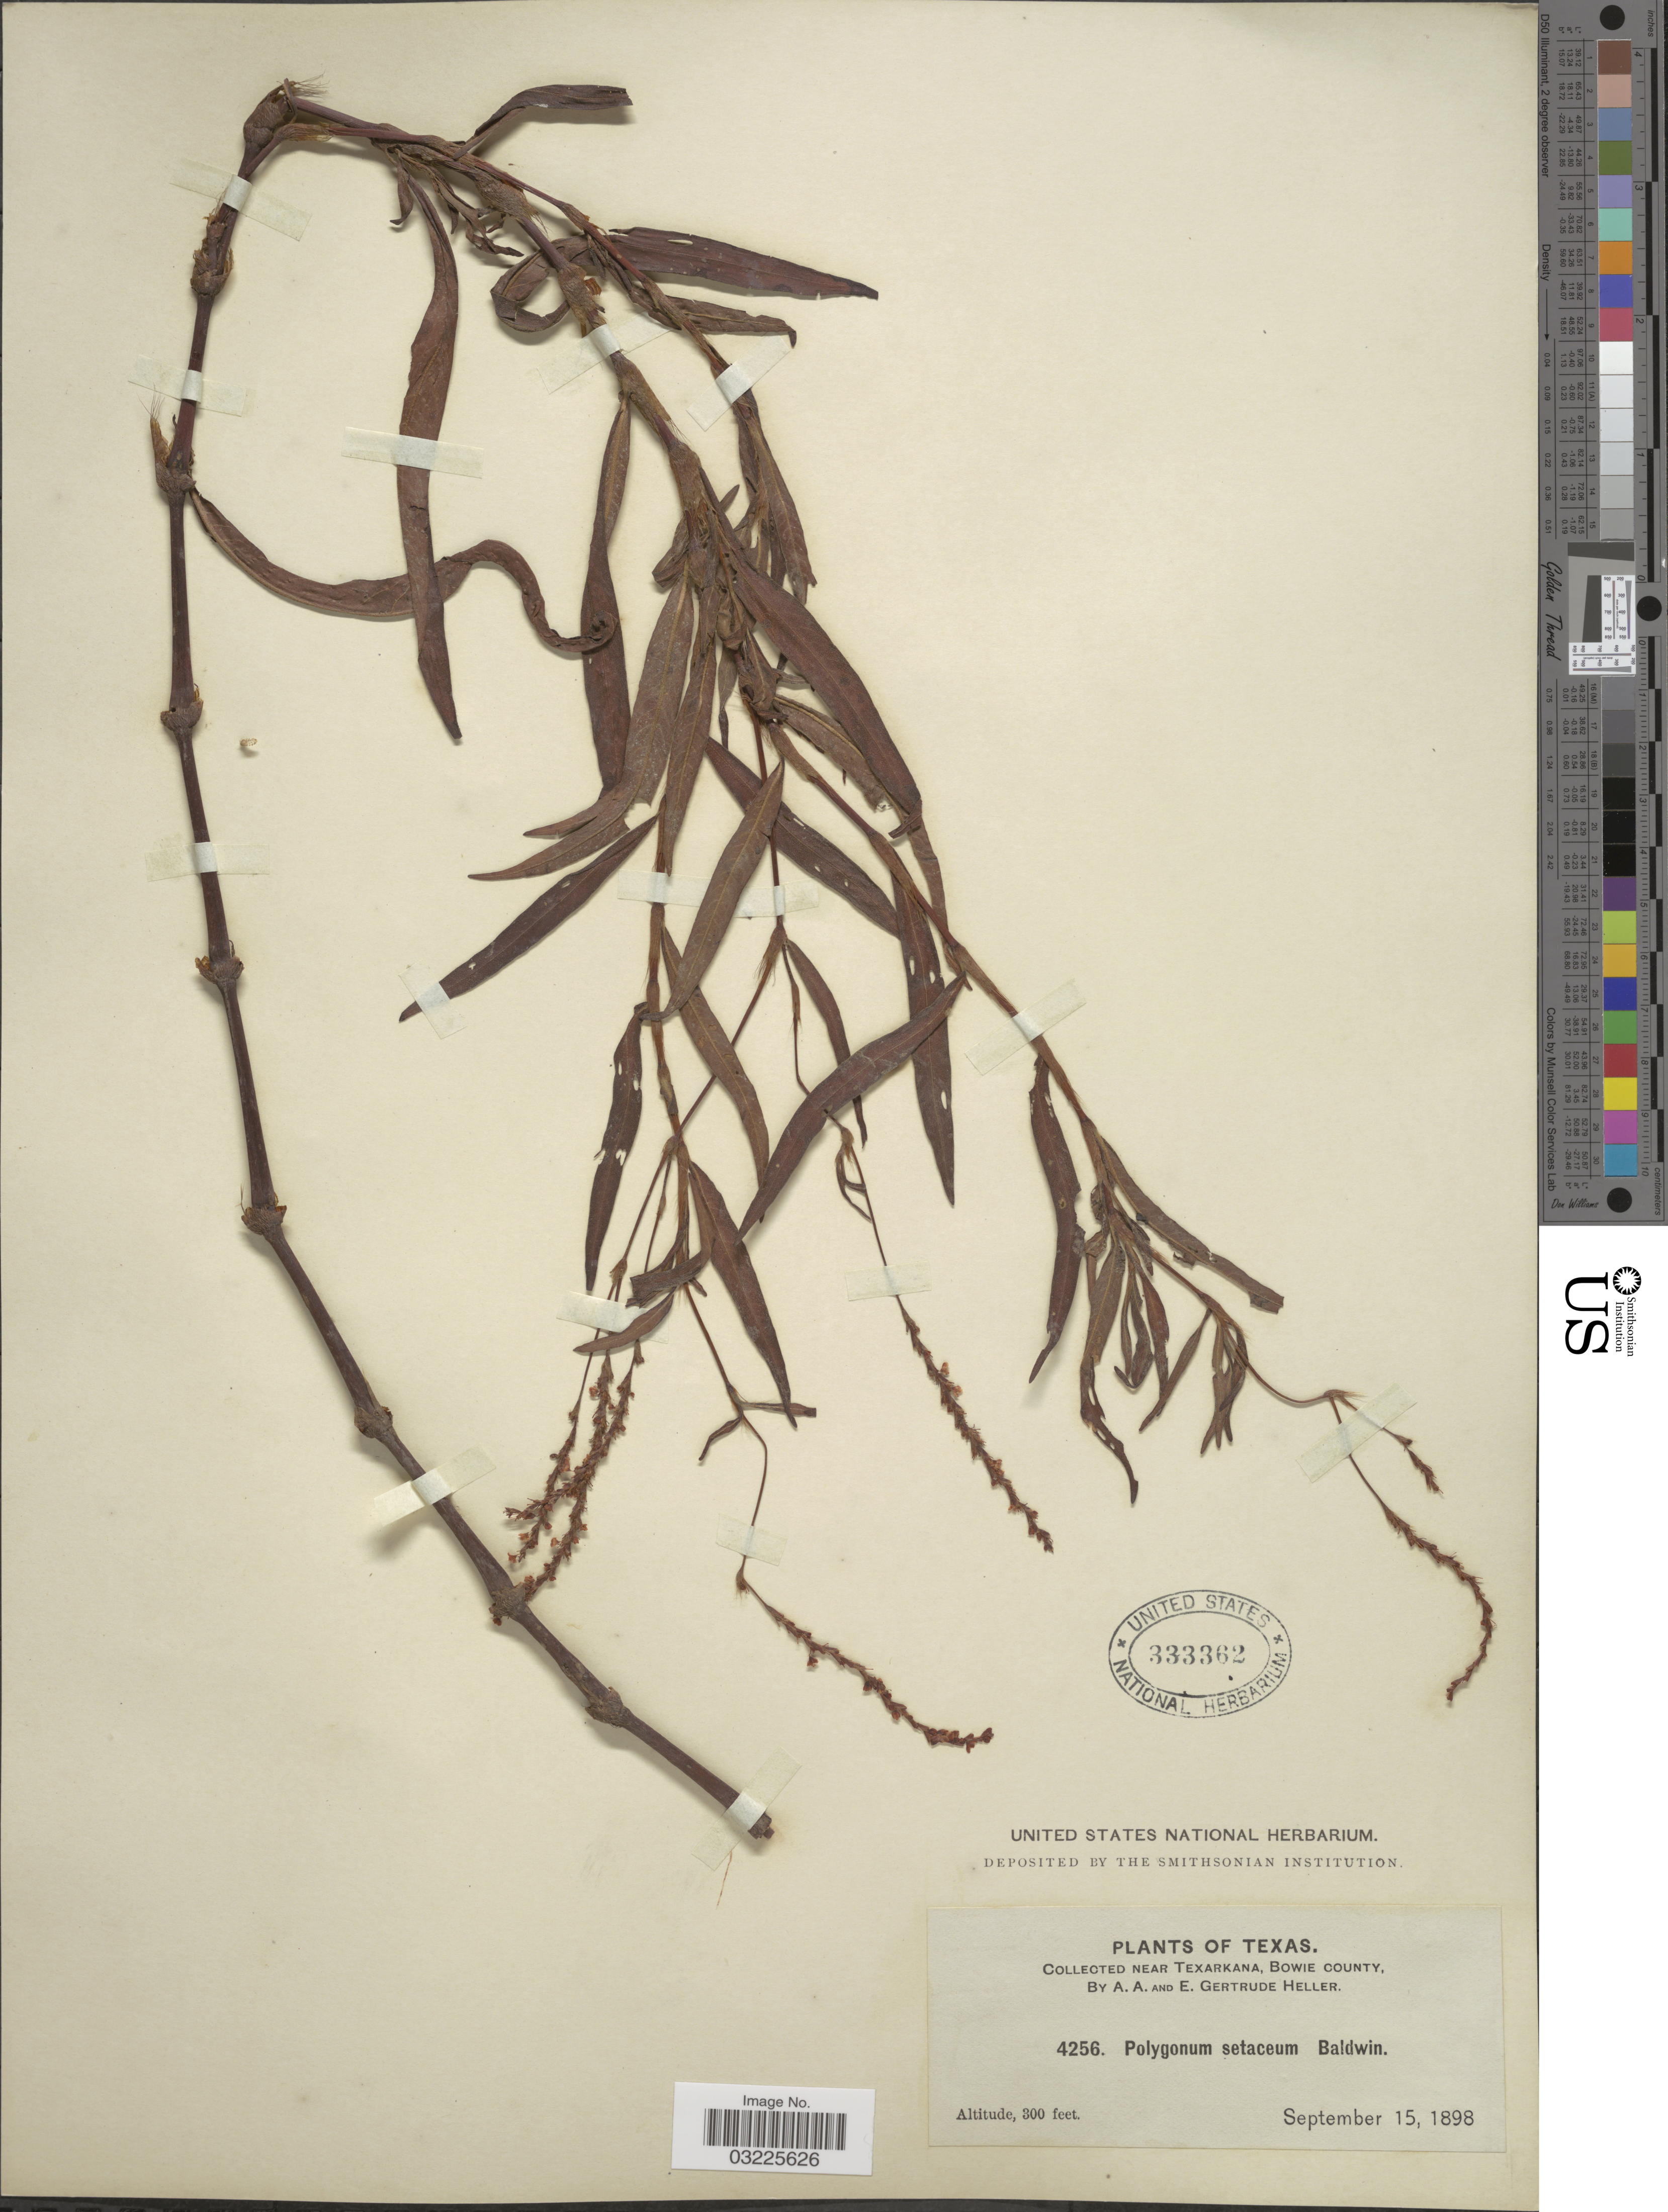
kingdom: Plantae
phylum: Tracheophyta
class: Magnoliopsida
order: Caryophyllales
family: Polygonaceae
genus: Persicaria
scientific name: Persicaria hydropiperoides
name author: (Michx.) Small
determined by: Atha, D. E.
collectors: A. A. Heller & E. G. Heller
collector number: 4256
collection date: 1898-09-15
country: United States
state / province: Texas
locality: Near Texarkana, Bowie County.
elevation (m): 91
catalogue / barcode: US 333362